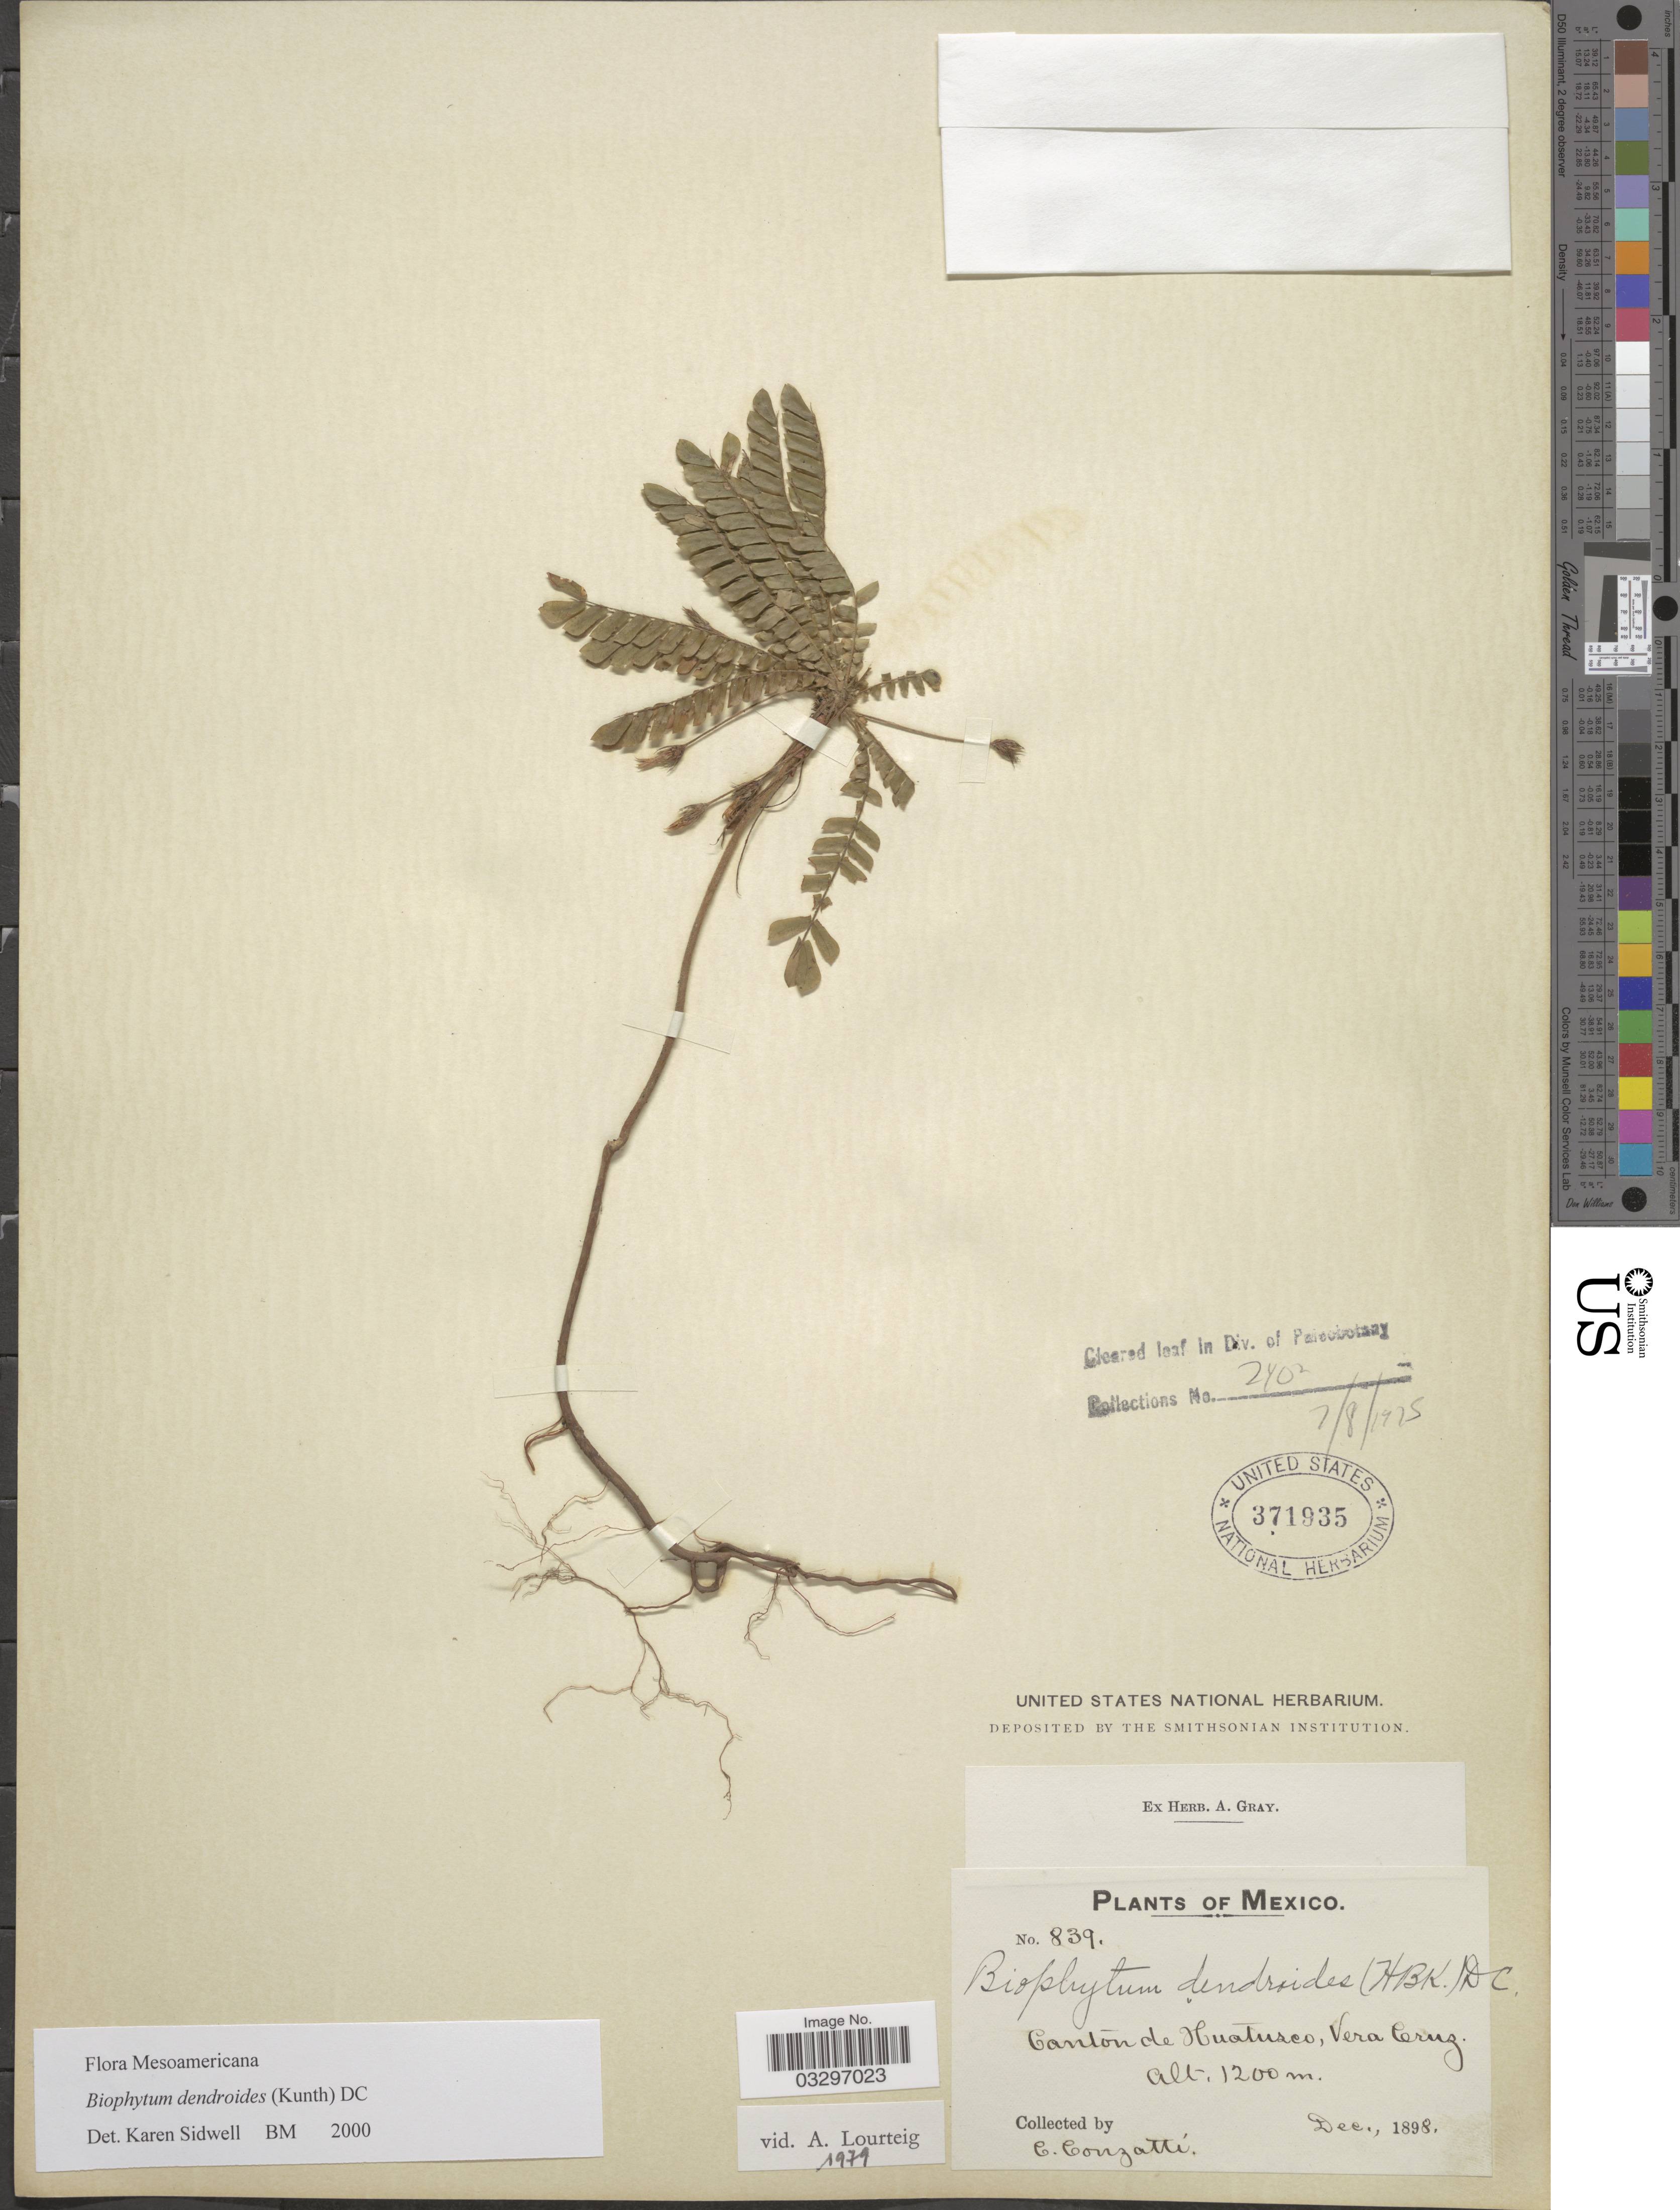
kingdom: Plantae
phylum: Tracheophyta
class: Magnoliopsida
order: Oxalidales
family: Oxalidaceae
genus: Biophytum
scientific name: Biophytum dendroides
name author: (Kunth) DC.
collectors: C. Conzatti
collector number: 839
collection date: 1898-12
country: Mexico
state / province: Veracruz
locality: Canton de Huatusco.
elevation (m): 1200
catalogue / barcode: US 371935